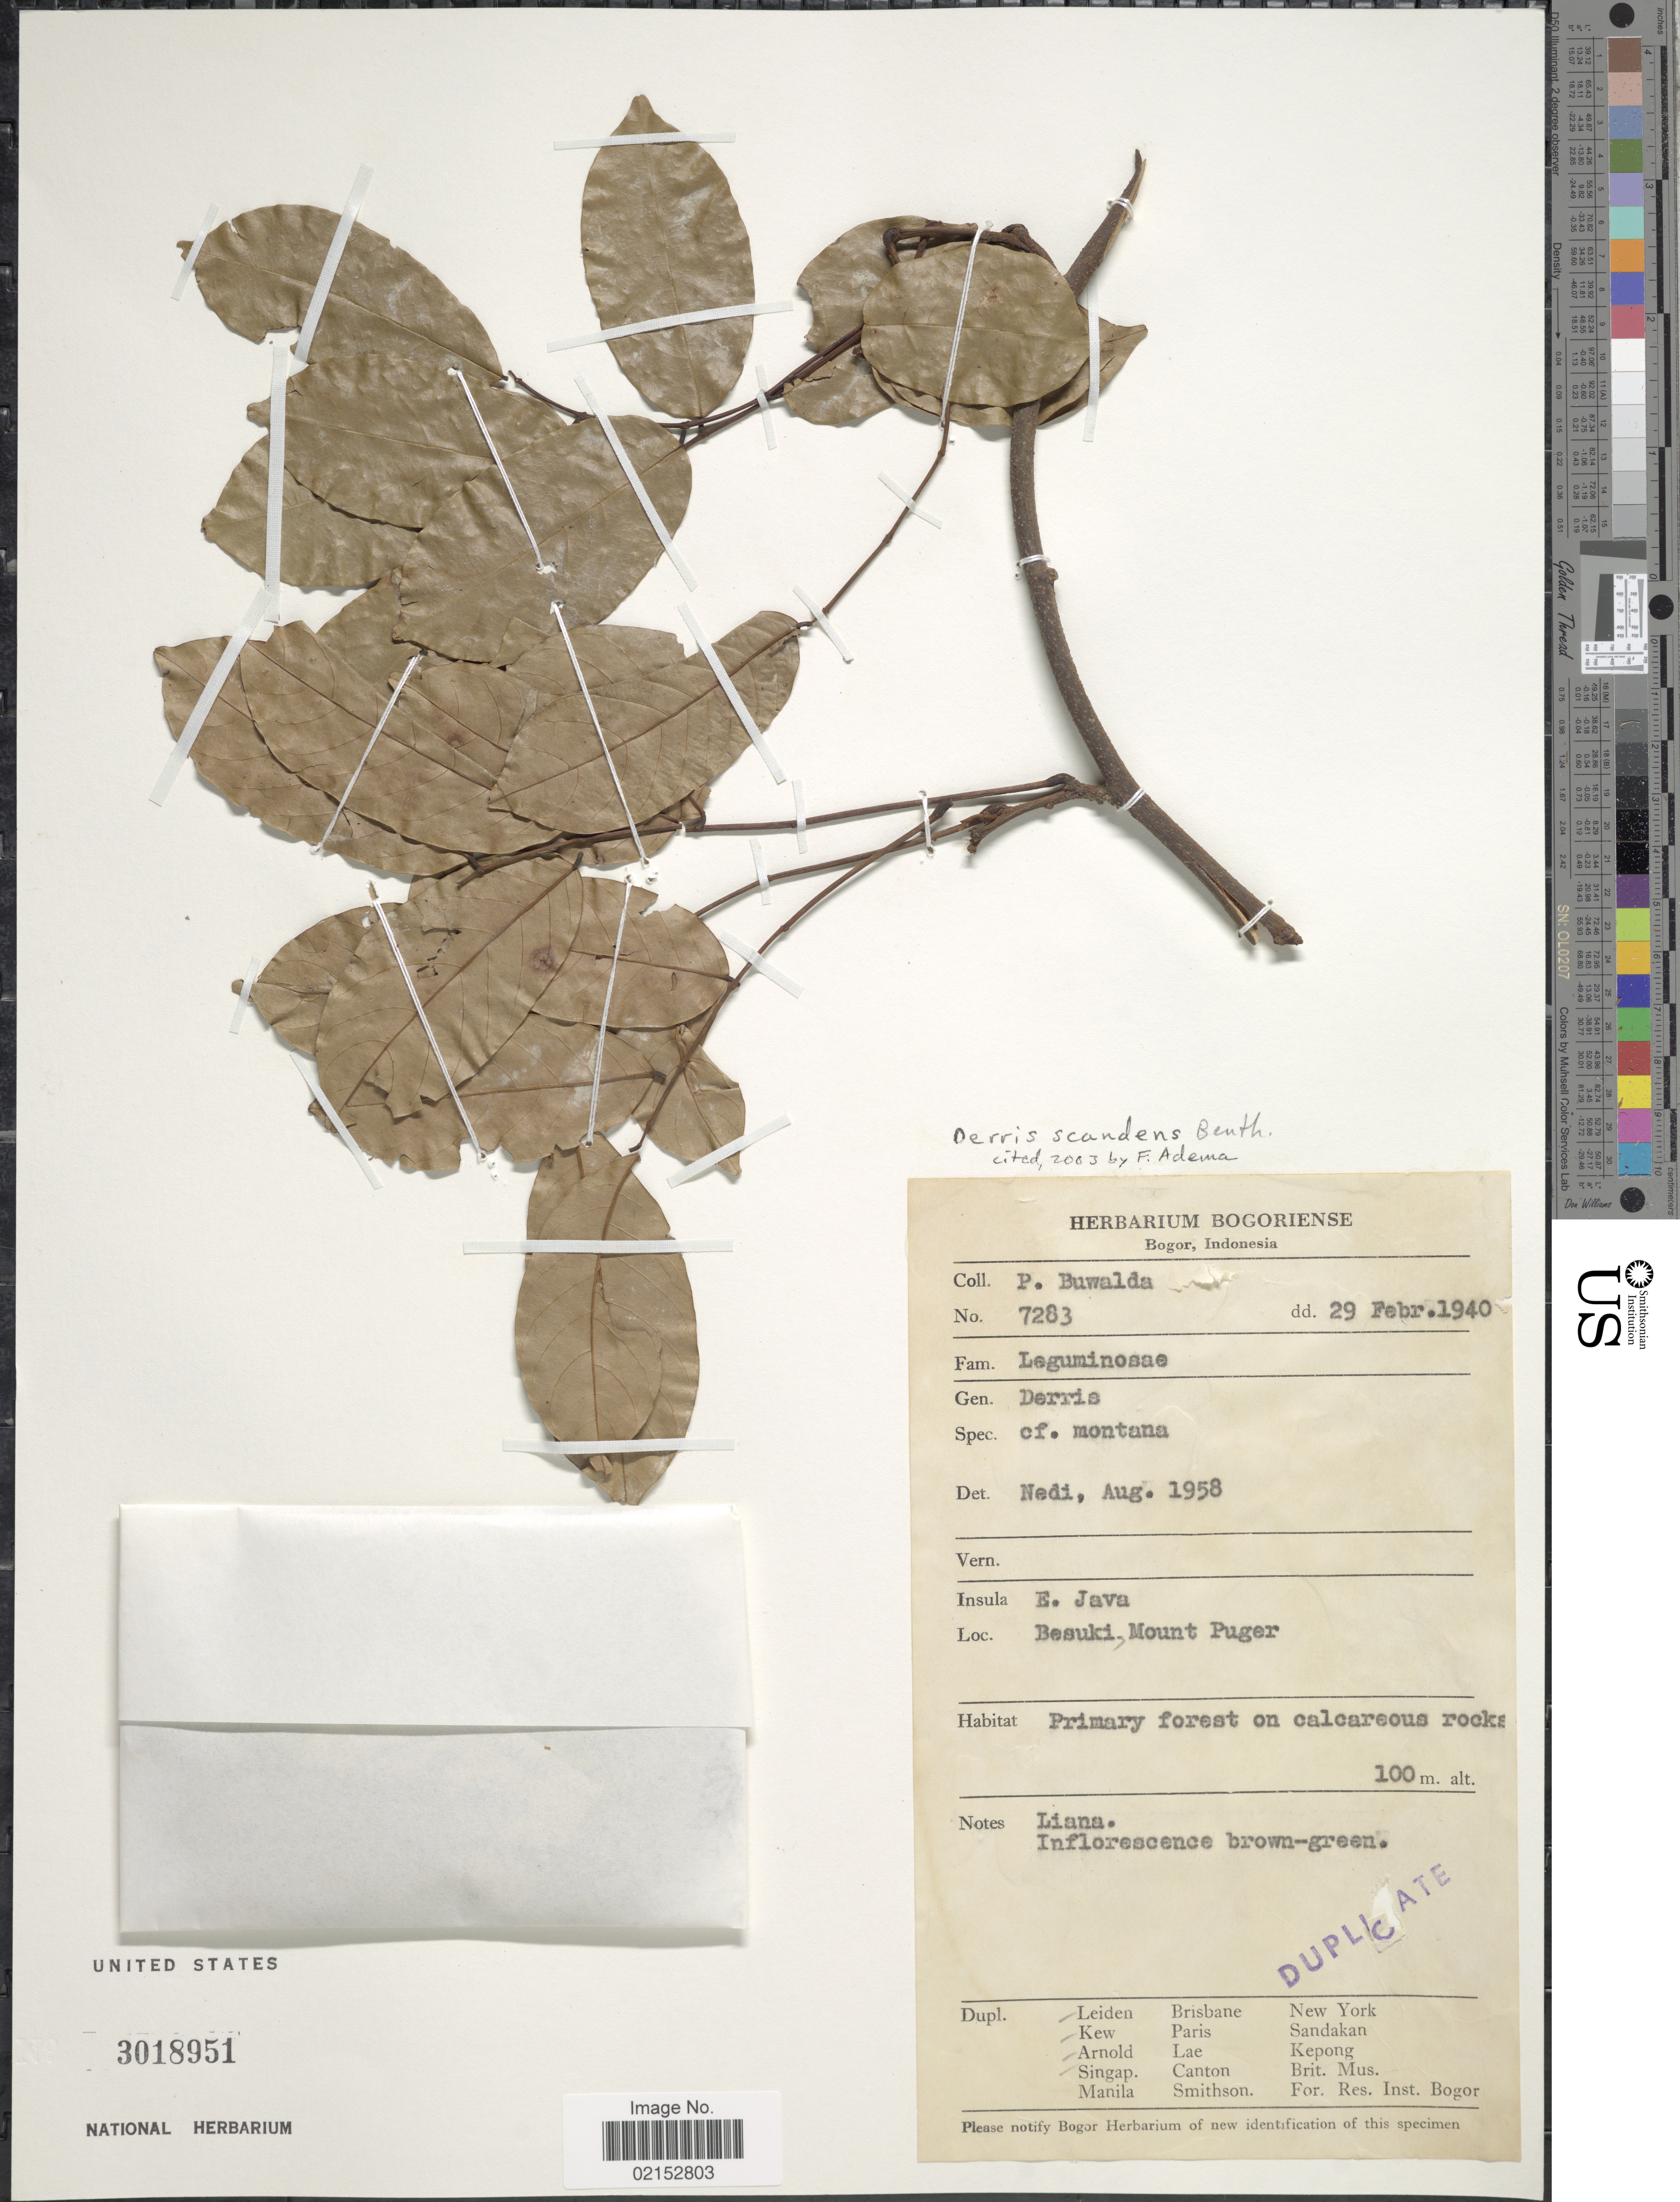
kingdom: Plantae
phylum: Tracheophyta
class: Magnoliopsida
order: Fabales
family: Fabaceae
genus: Brachypterum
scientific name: Brachypterum scandens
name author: (Roxb.) Miq.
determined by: Strong, Mark T., (BOT), Smithsonian Institution - National Museum of Natural History (UNITED STATES)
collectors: P. Buwalda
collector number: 7283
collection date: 1940-02-29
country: Indonesia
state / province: Java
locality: E. Java, Besuki, Mount Puger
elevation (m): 100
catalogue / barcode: US 3018951